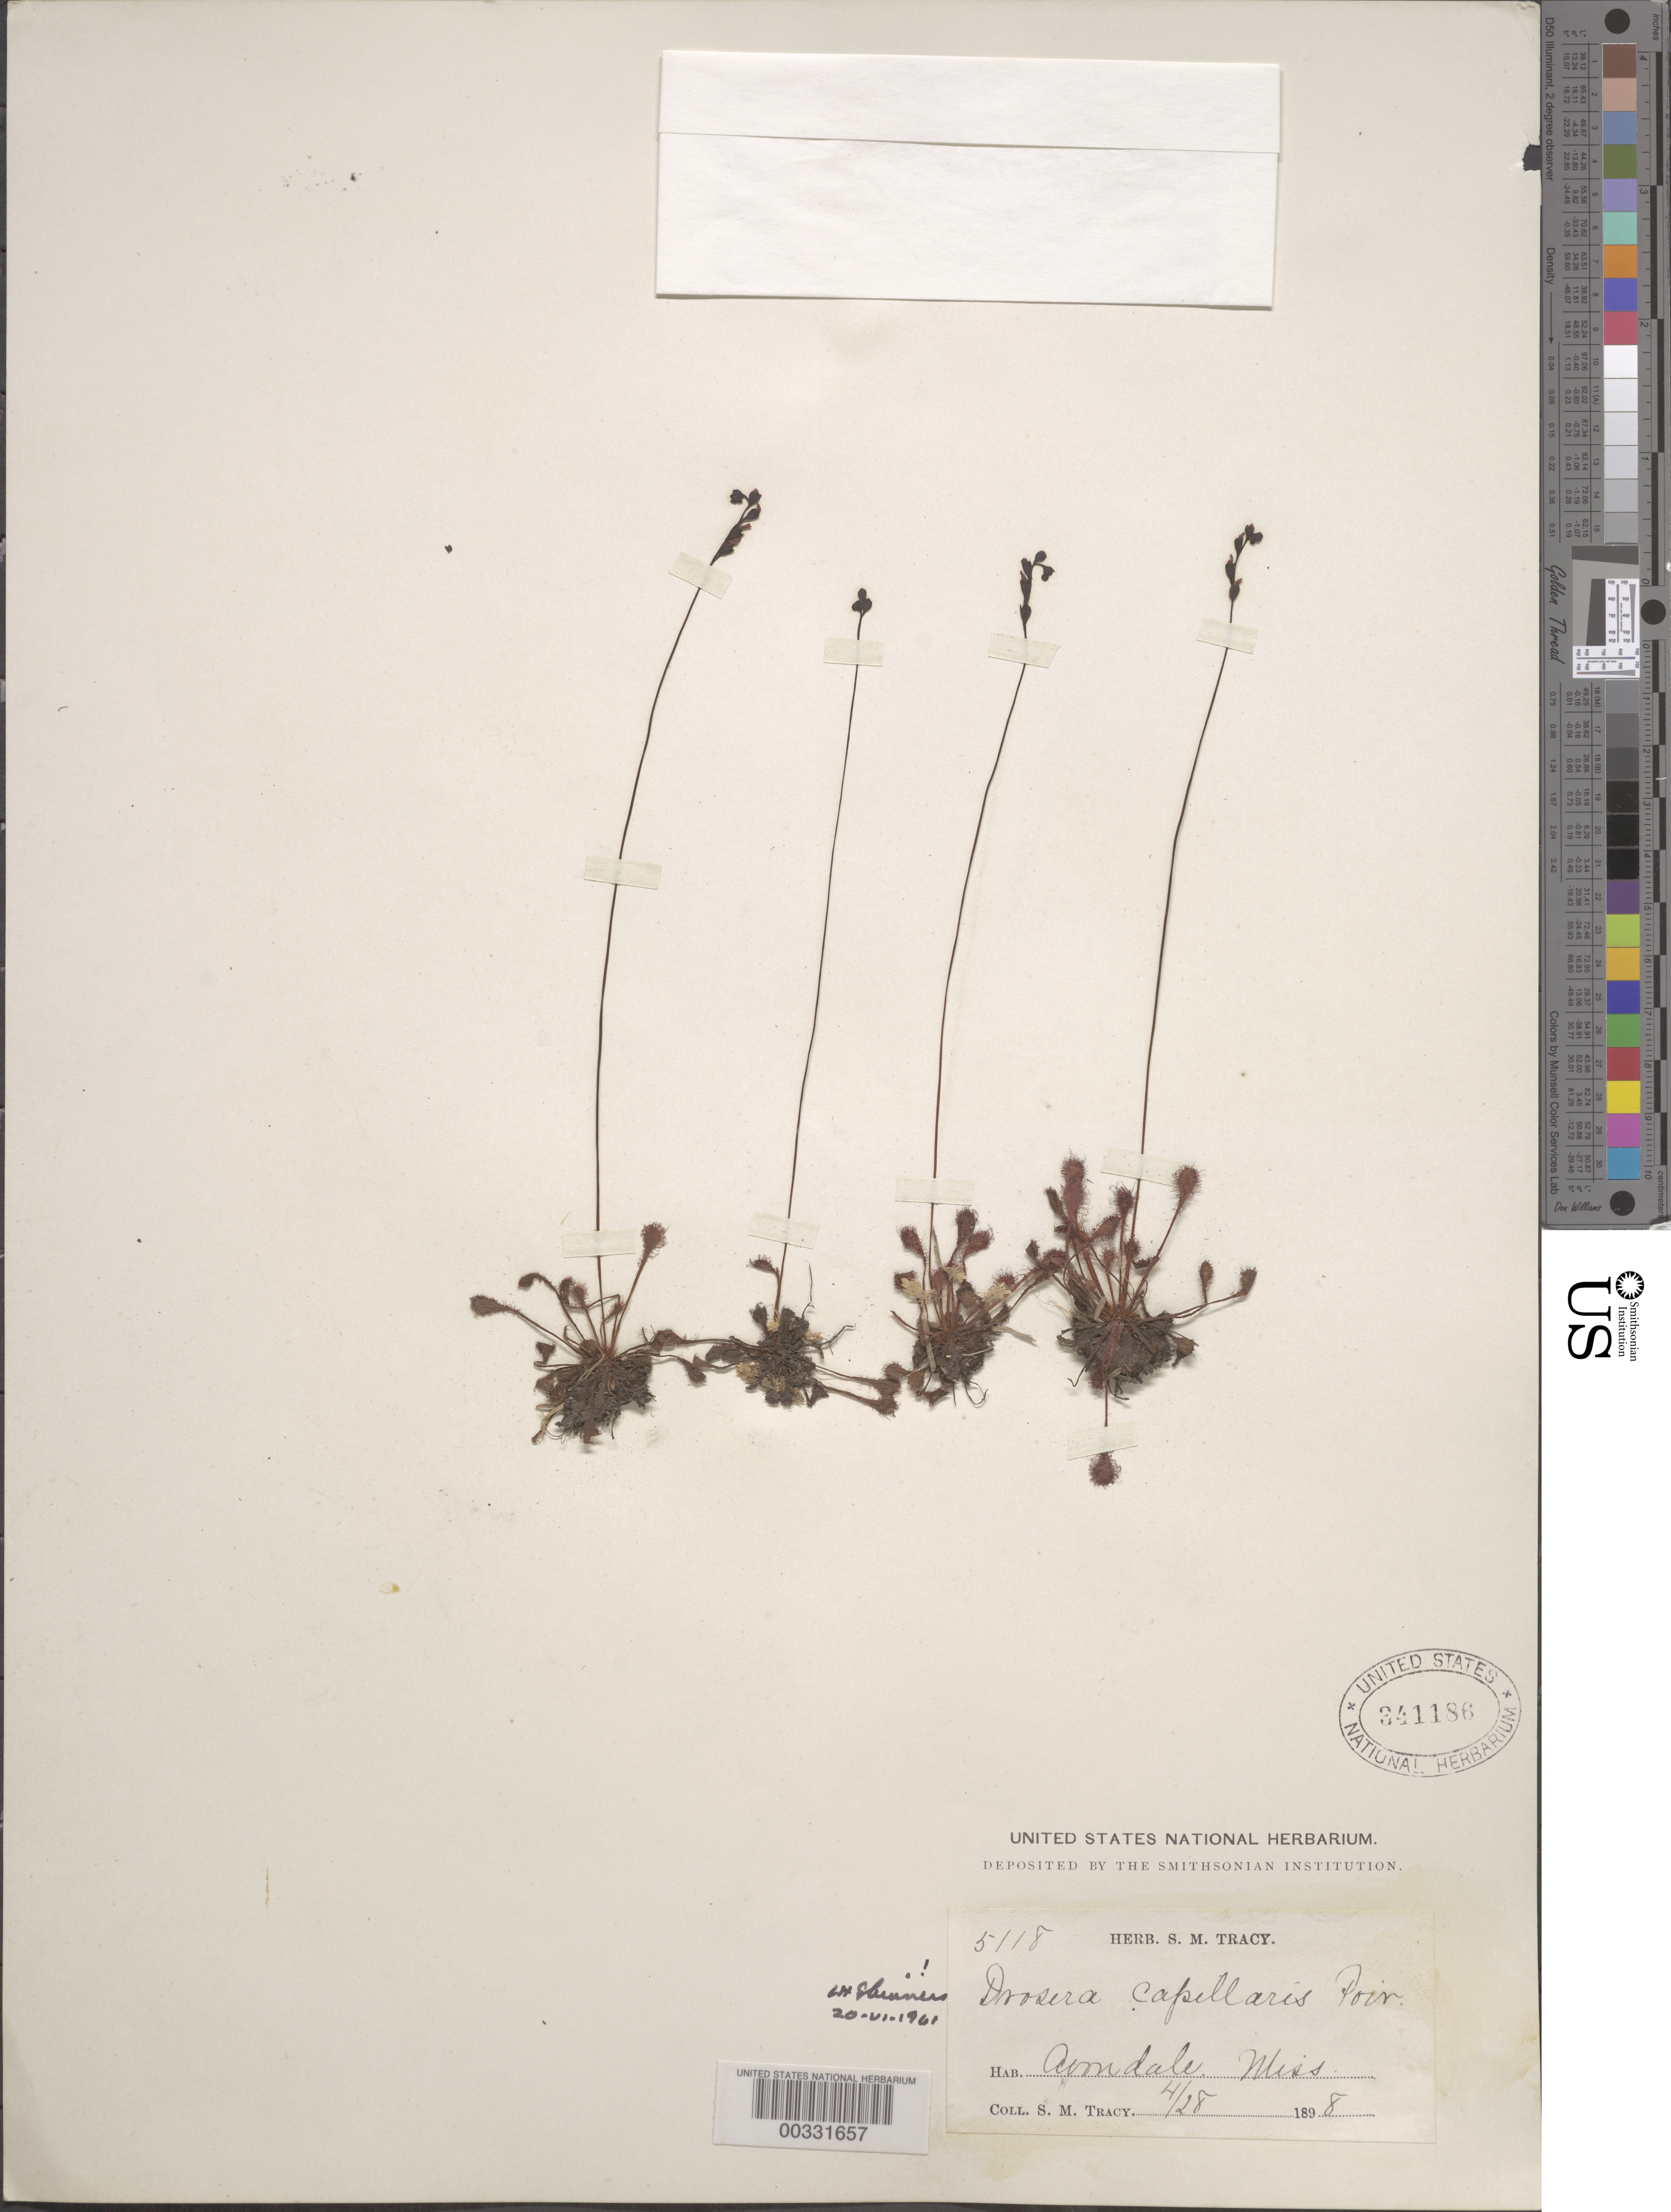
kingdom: Plantae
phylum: Tracheophyta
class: Magnoliopsida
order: Caryophyllales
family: Droseraceae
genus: Drosera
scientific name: Drosera capillaris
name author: Poir.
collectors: S. M. Tracy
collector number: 5118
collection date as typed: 28 Apr 1898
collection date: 1898-04-28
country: United States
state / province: Mississippi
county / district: Oktibbeha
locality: Avondale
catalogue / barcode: US 341186